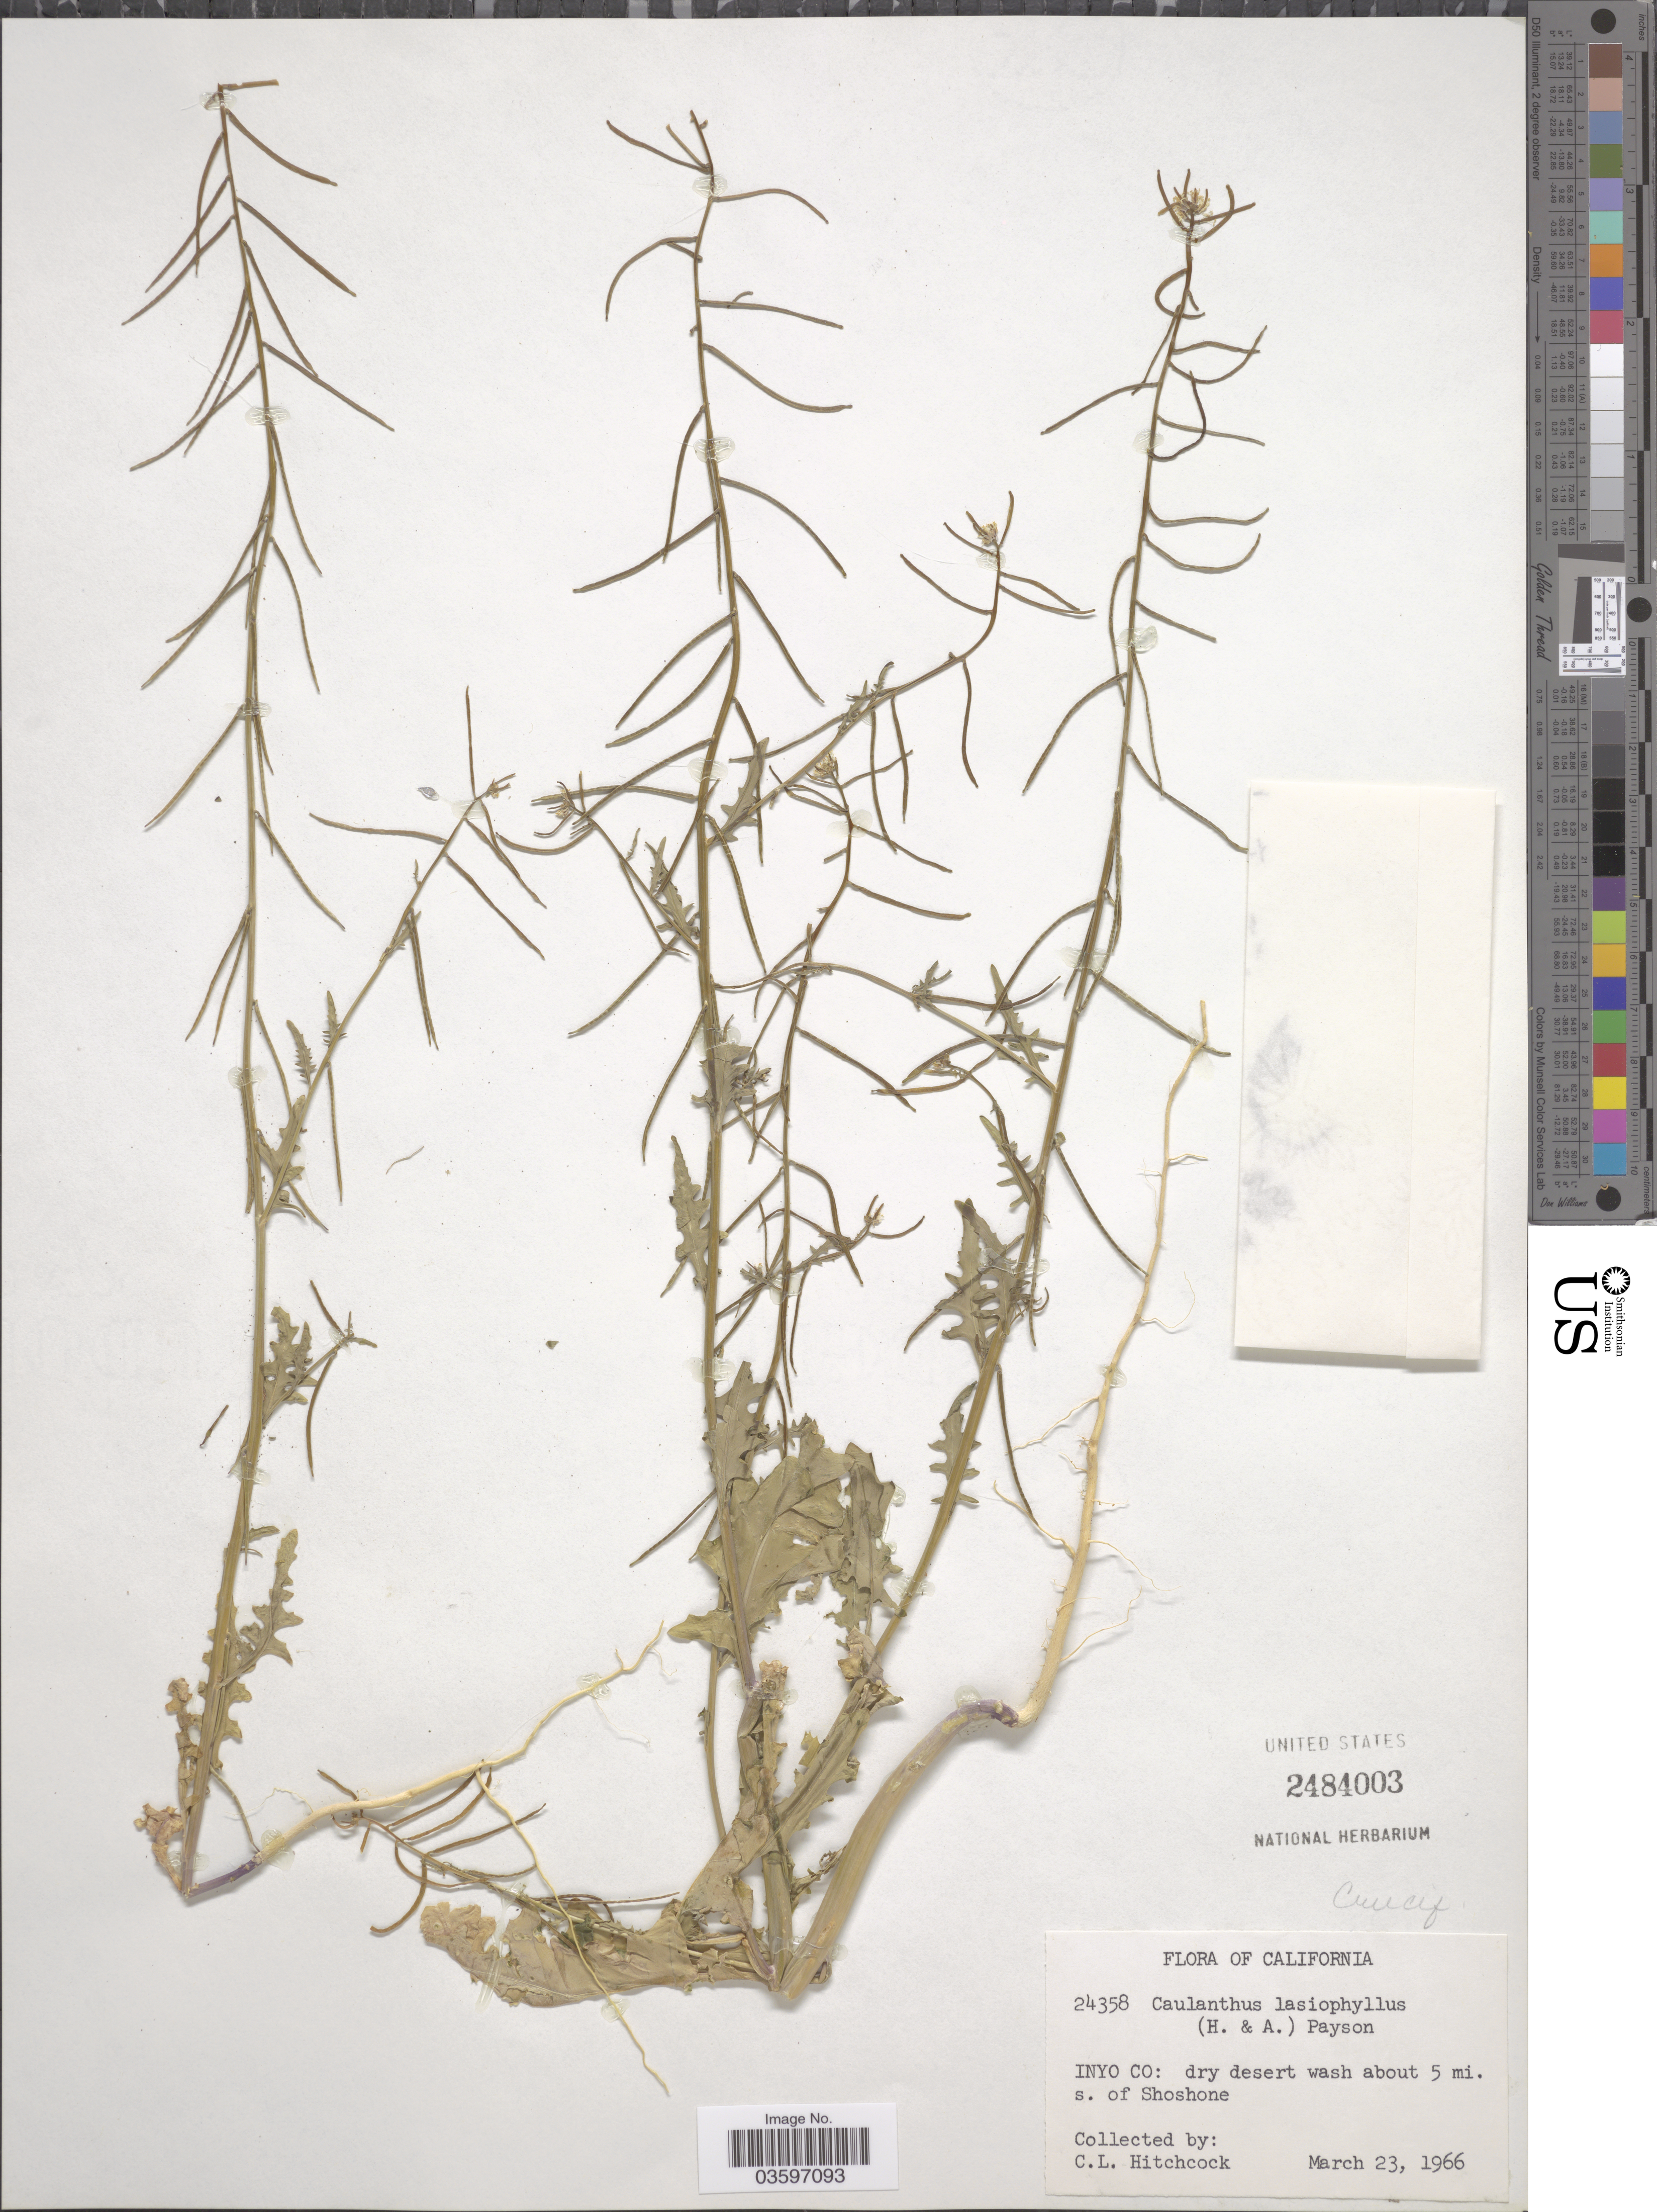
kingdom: Plantae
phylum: Tracheophyta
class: Magnoliopsida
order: Brassicales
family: Brassicaceae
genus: Caulanthus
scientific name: Caulanthus lasiophyllus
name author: (Hook. & Arn.) Payson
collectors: C. L. Hitchcock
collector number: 24358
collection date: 1966-03-23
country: United States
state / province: California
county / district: Inyo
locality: Inyo Co: dry desert wash about 5 mi. s. of Shoshone.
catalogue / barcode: US 2484003